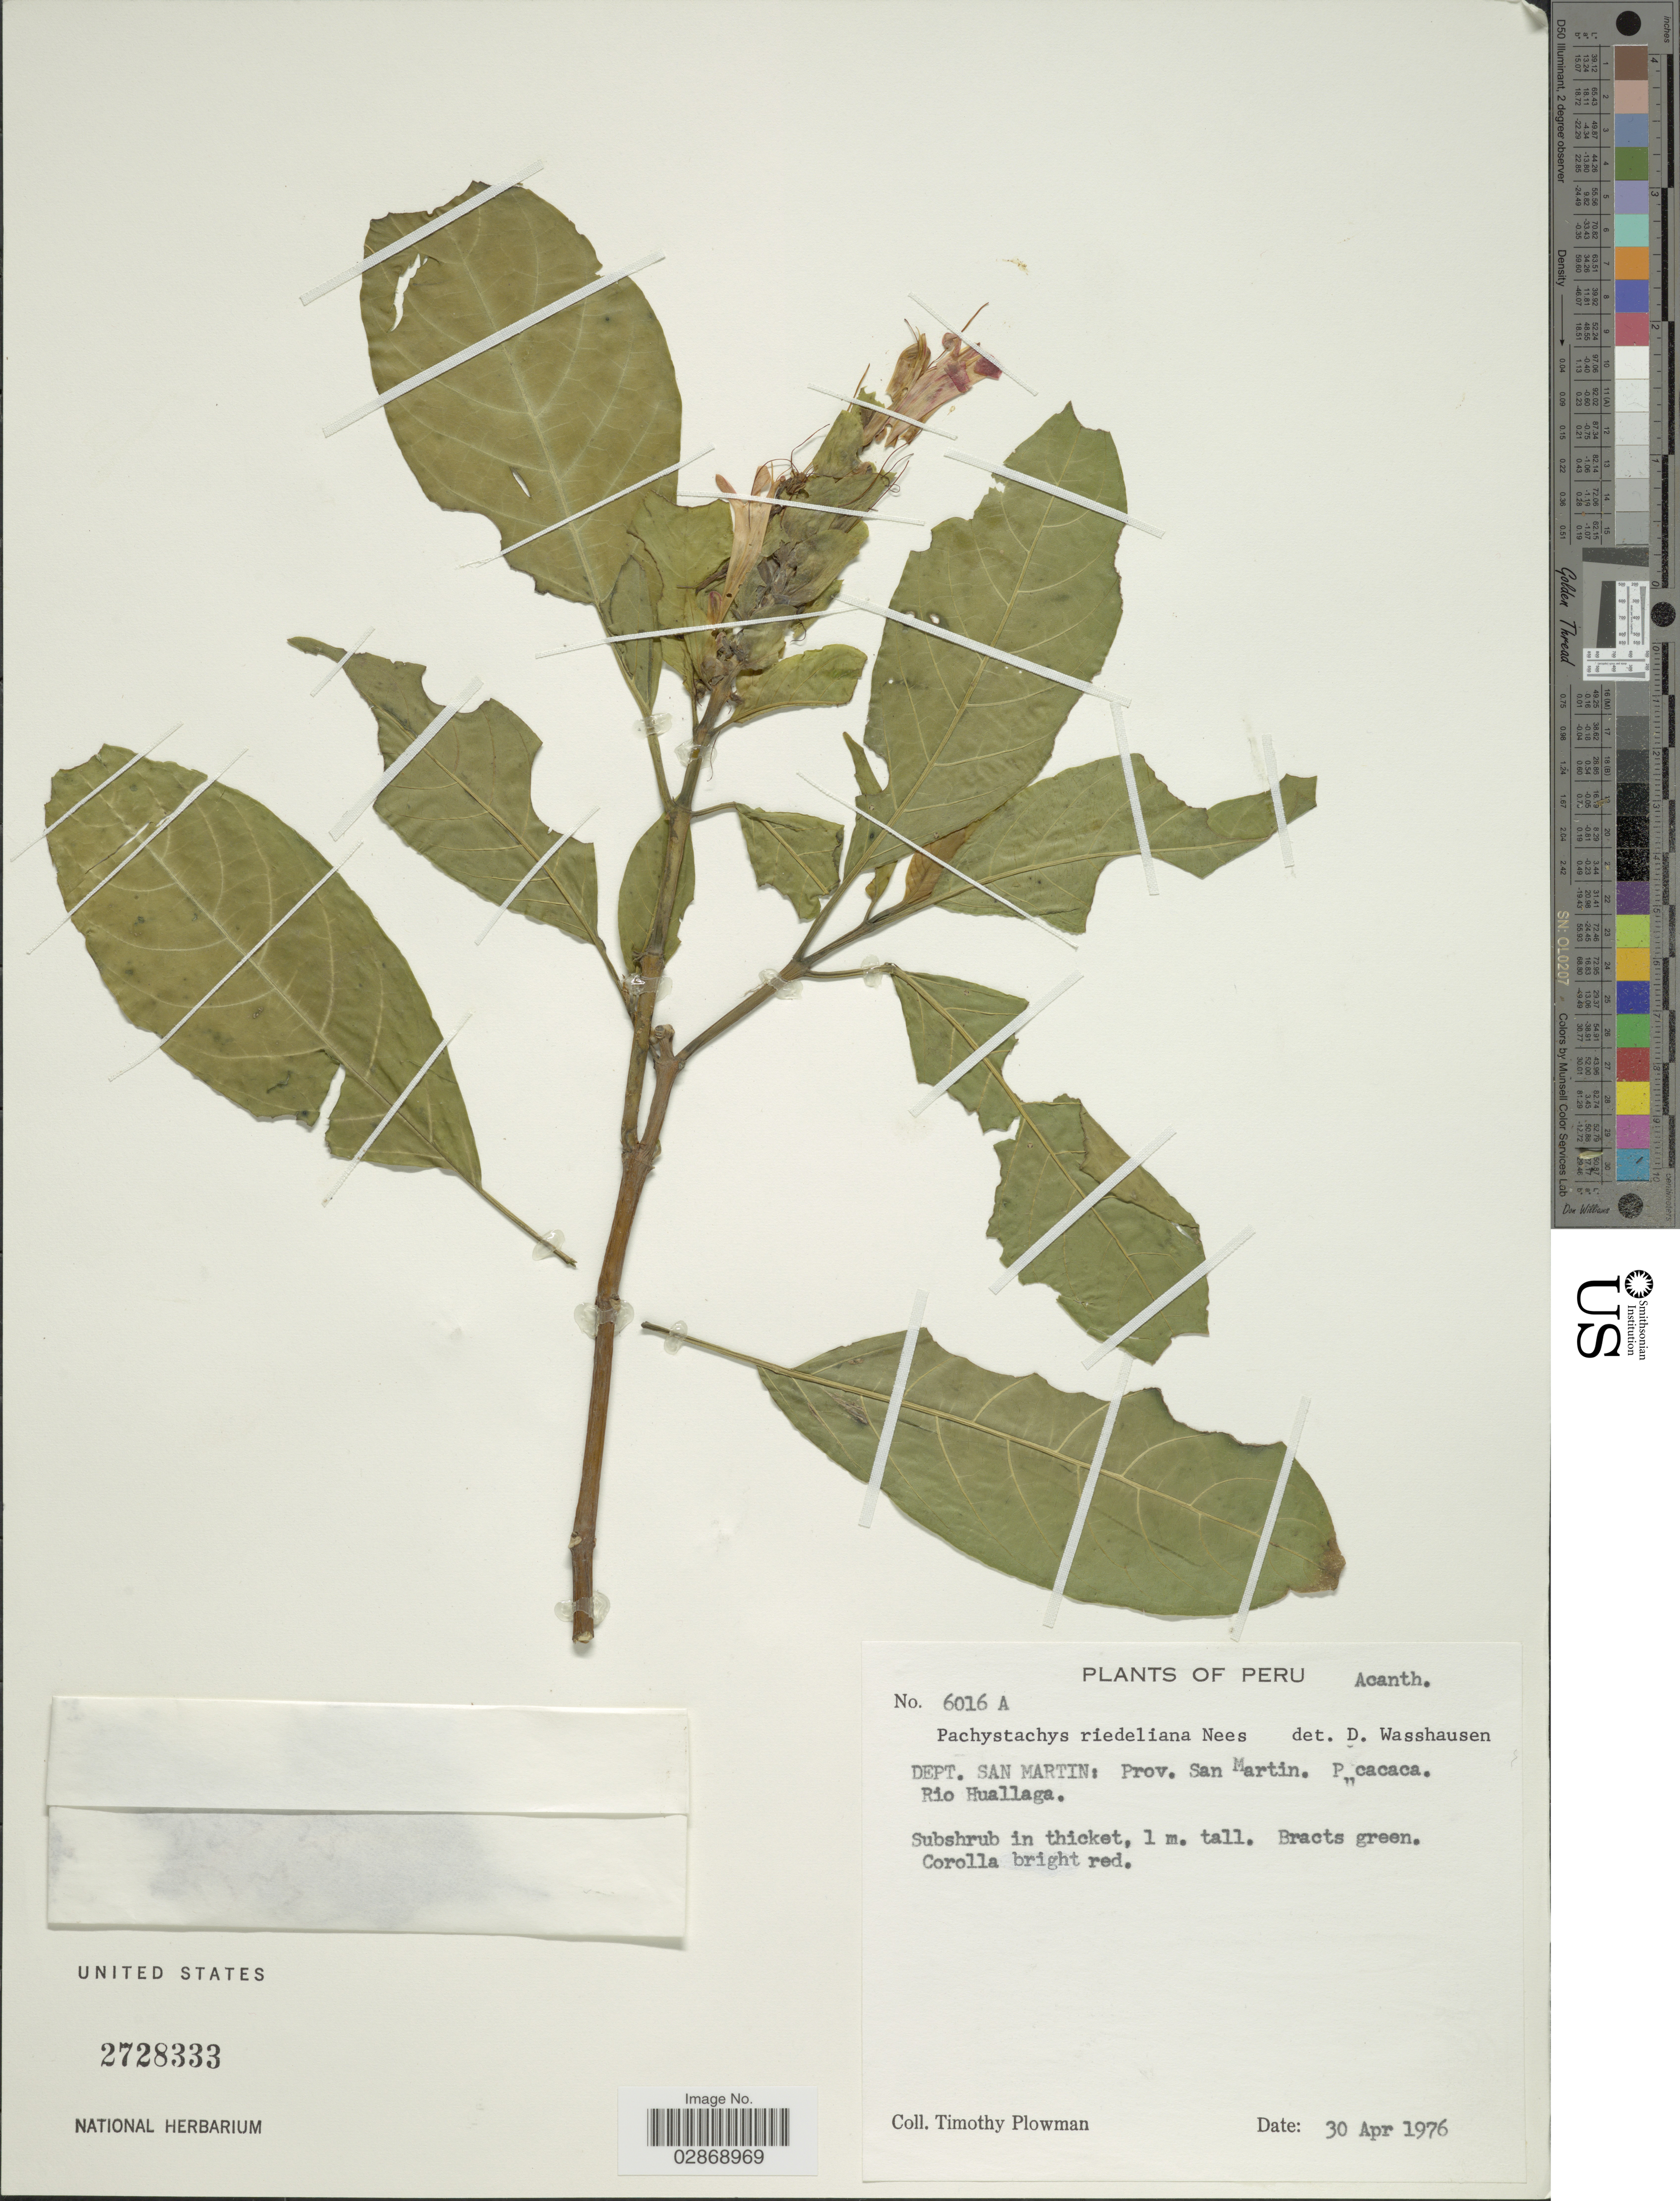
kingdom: Plantae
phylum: Tracheophyta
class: Magnoliopsida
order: Lamiales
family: Acanthaceae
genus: Pachystachys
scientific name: Pachystachys puberula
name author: Wassh.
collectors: T. Plowman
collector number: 6016A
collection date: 1976-04-30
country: Peru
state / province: San Martín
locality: Dept. San Martin: Prov. San Martin. Pucacaca. Rio Huallaga.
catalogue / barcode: US 2728333